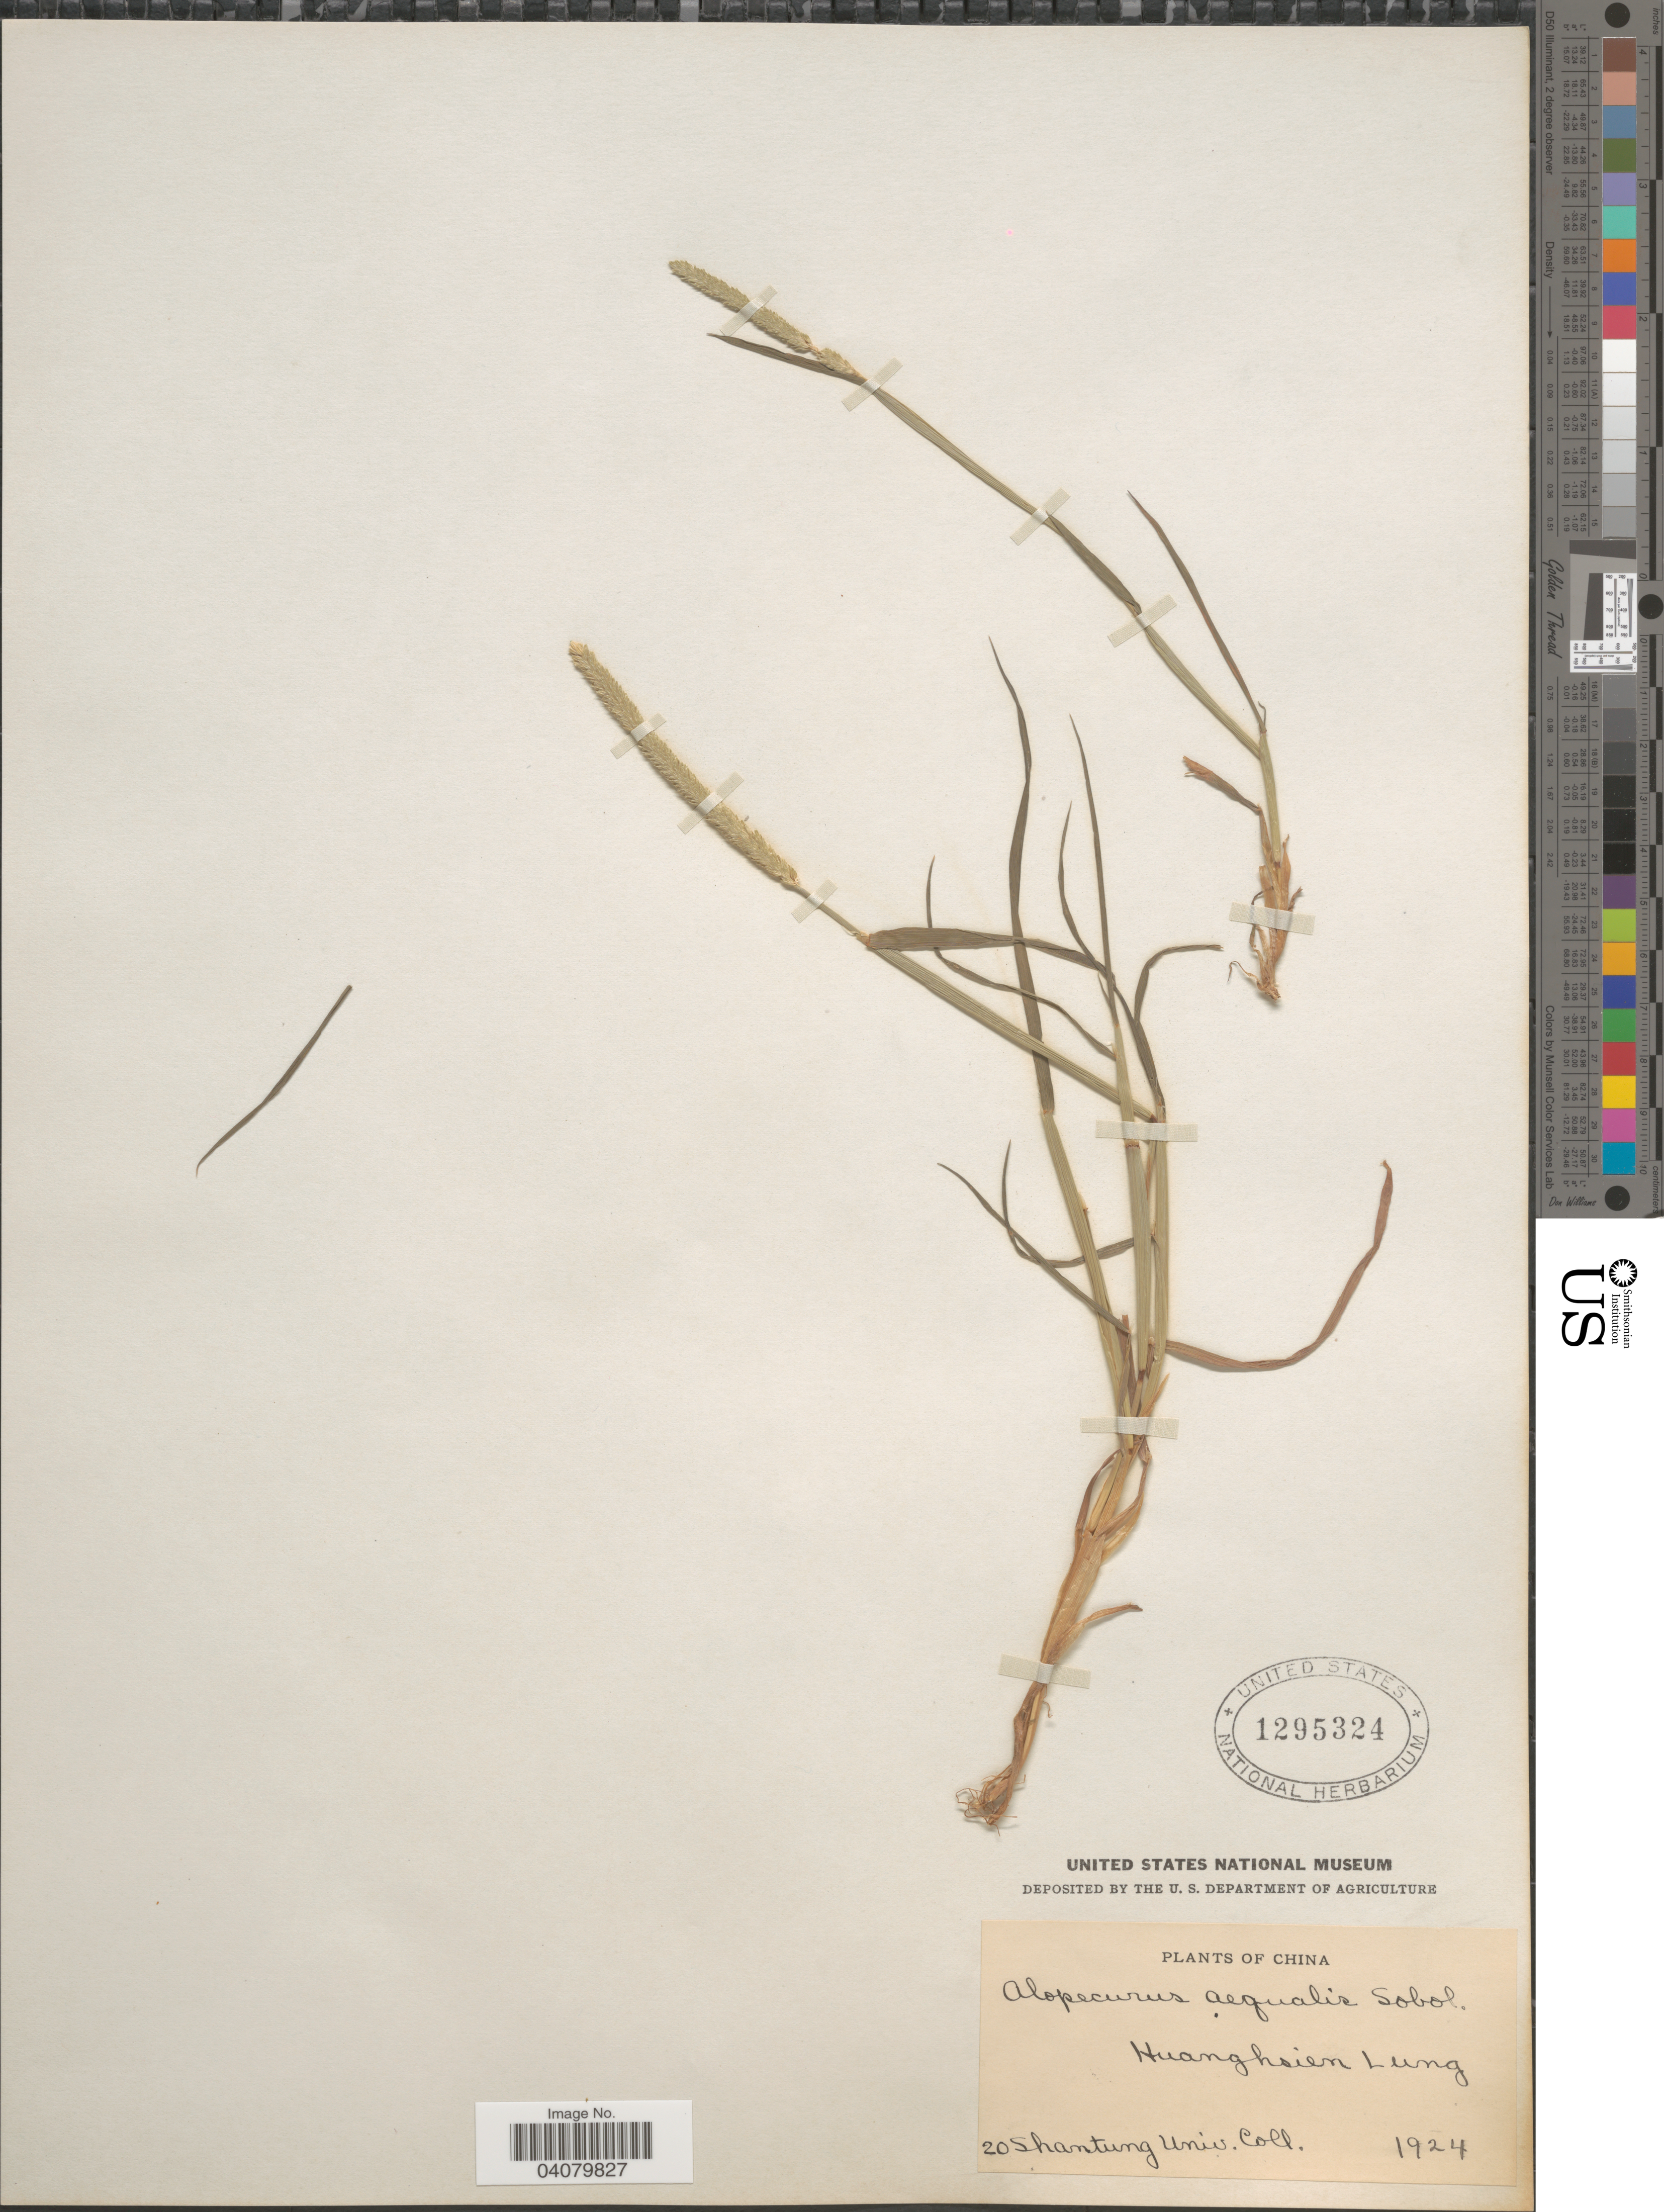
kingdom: Plantae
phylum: Tracheophyta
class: Liliopsida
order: Poales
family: Poaceae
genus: Alopecurus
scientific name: Alopecurus aequalis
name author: Sobol.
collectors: Shantung University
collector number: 20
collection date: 1924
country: China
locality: Huanghsien Lung.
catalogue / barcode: US 1295324